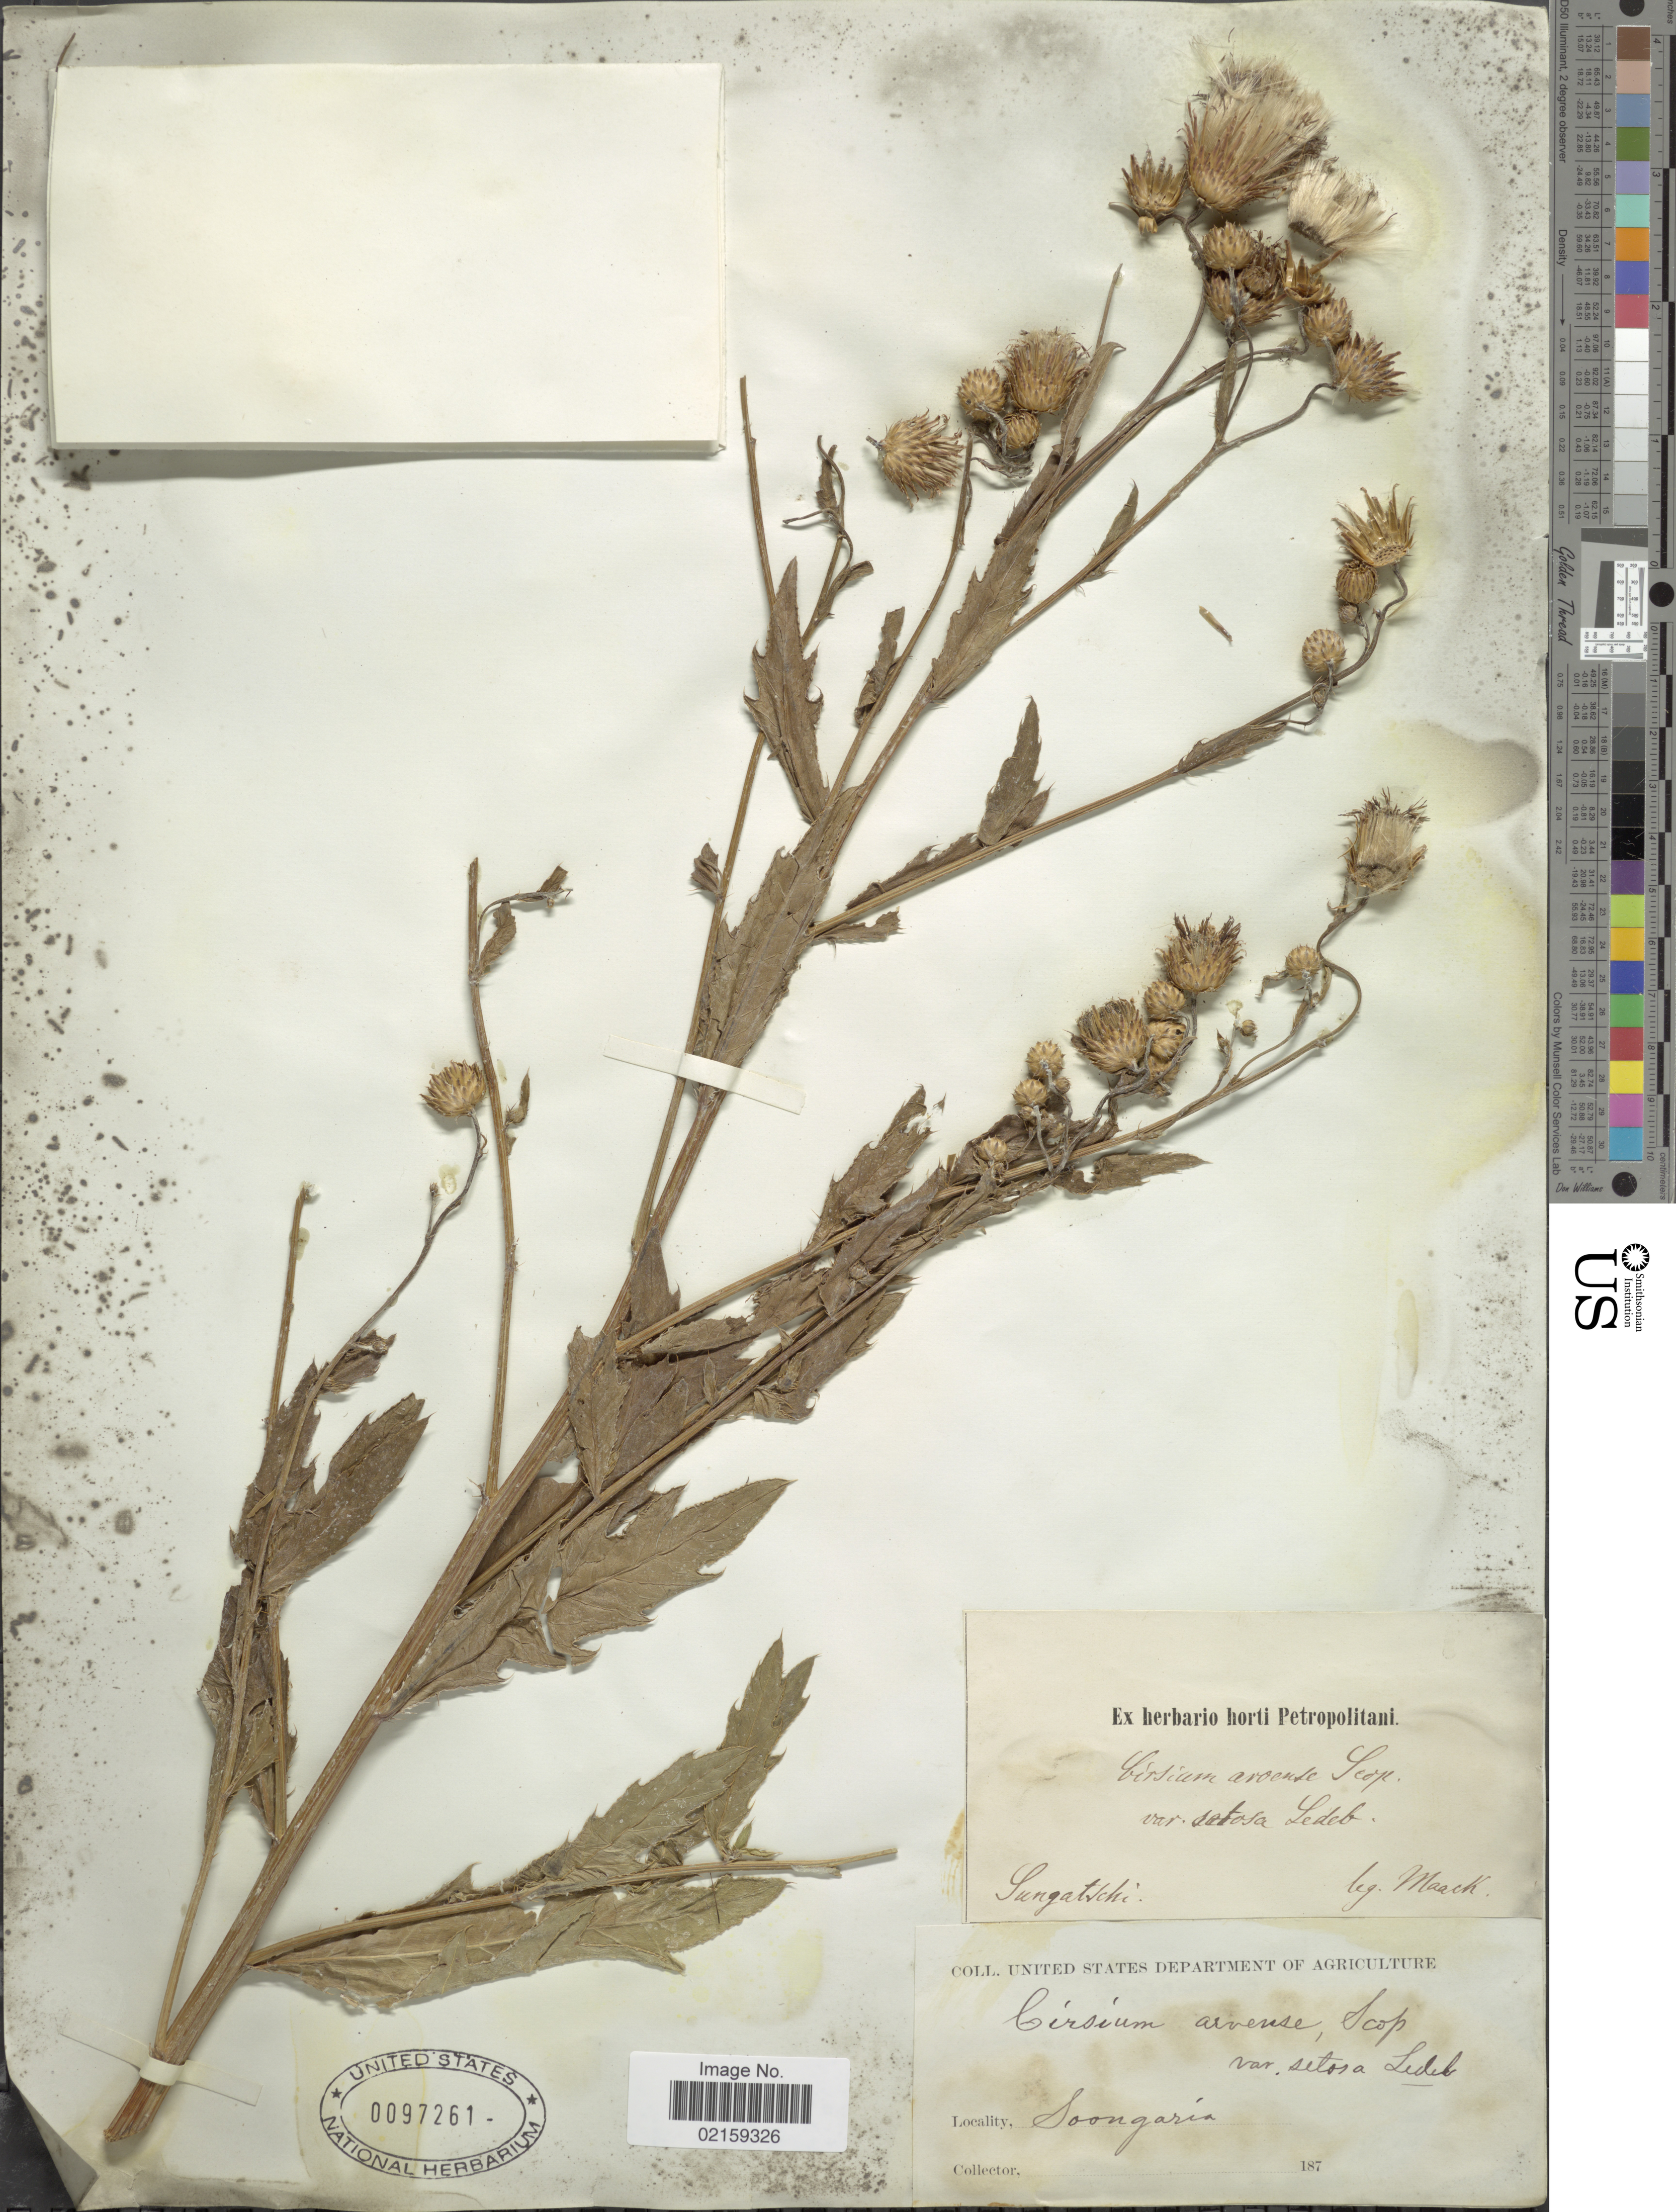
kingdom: Plantae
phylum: Tracheophyta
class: Magnoliopsida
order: Asterales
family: Asteraceae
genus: Cirsium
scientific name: Cirsium arvense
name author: (L.) Scop.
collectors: R. K. Maack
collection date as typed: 187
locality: Sungatvchi, Soongaria [interpreted]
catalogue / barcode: US 97261